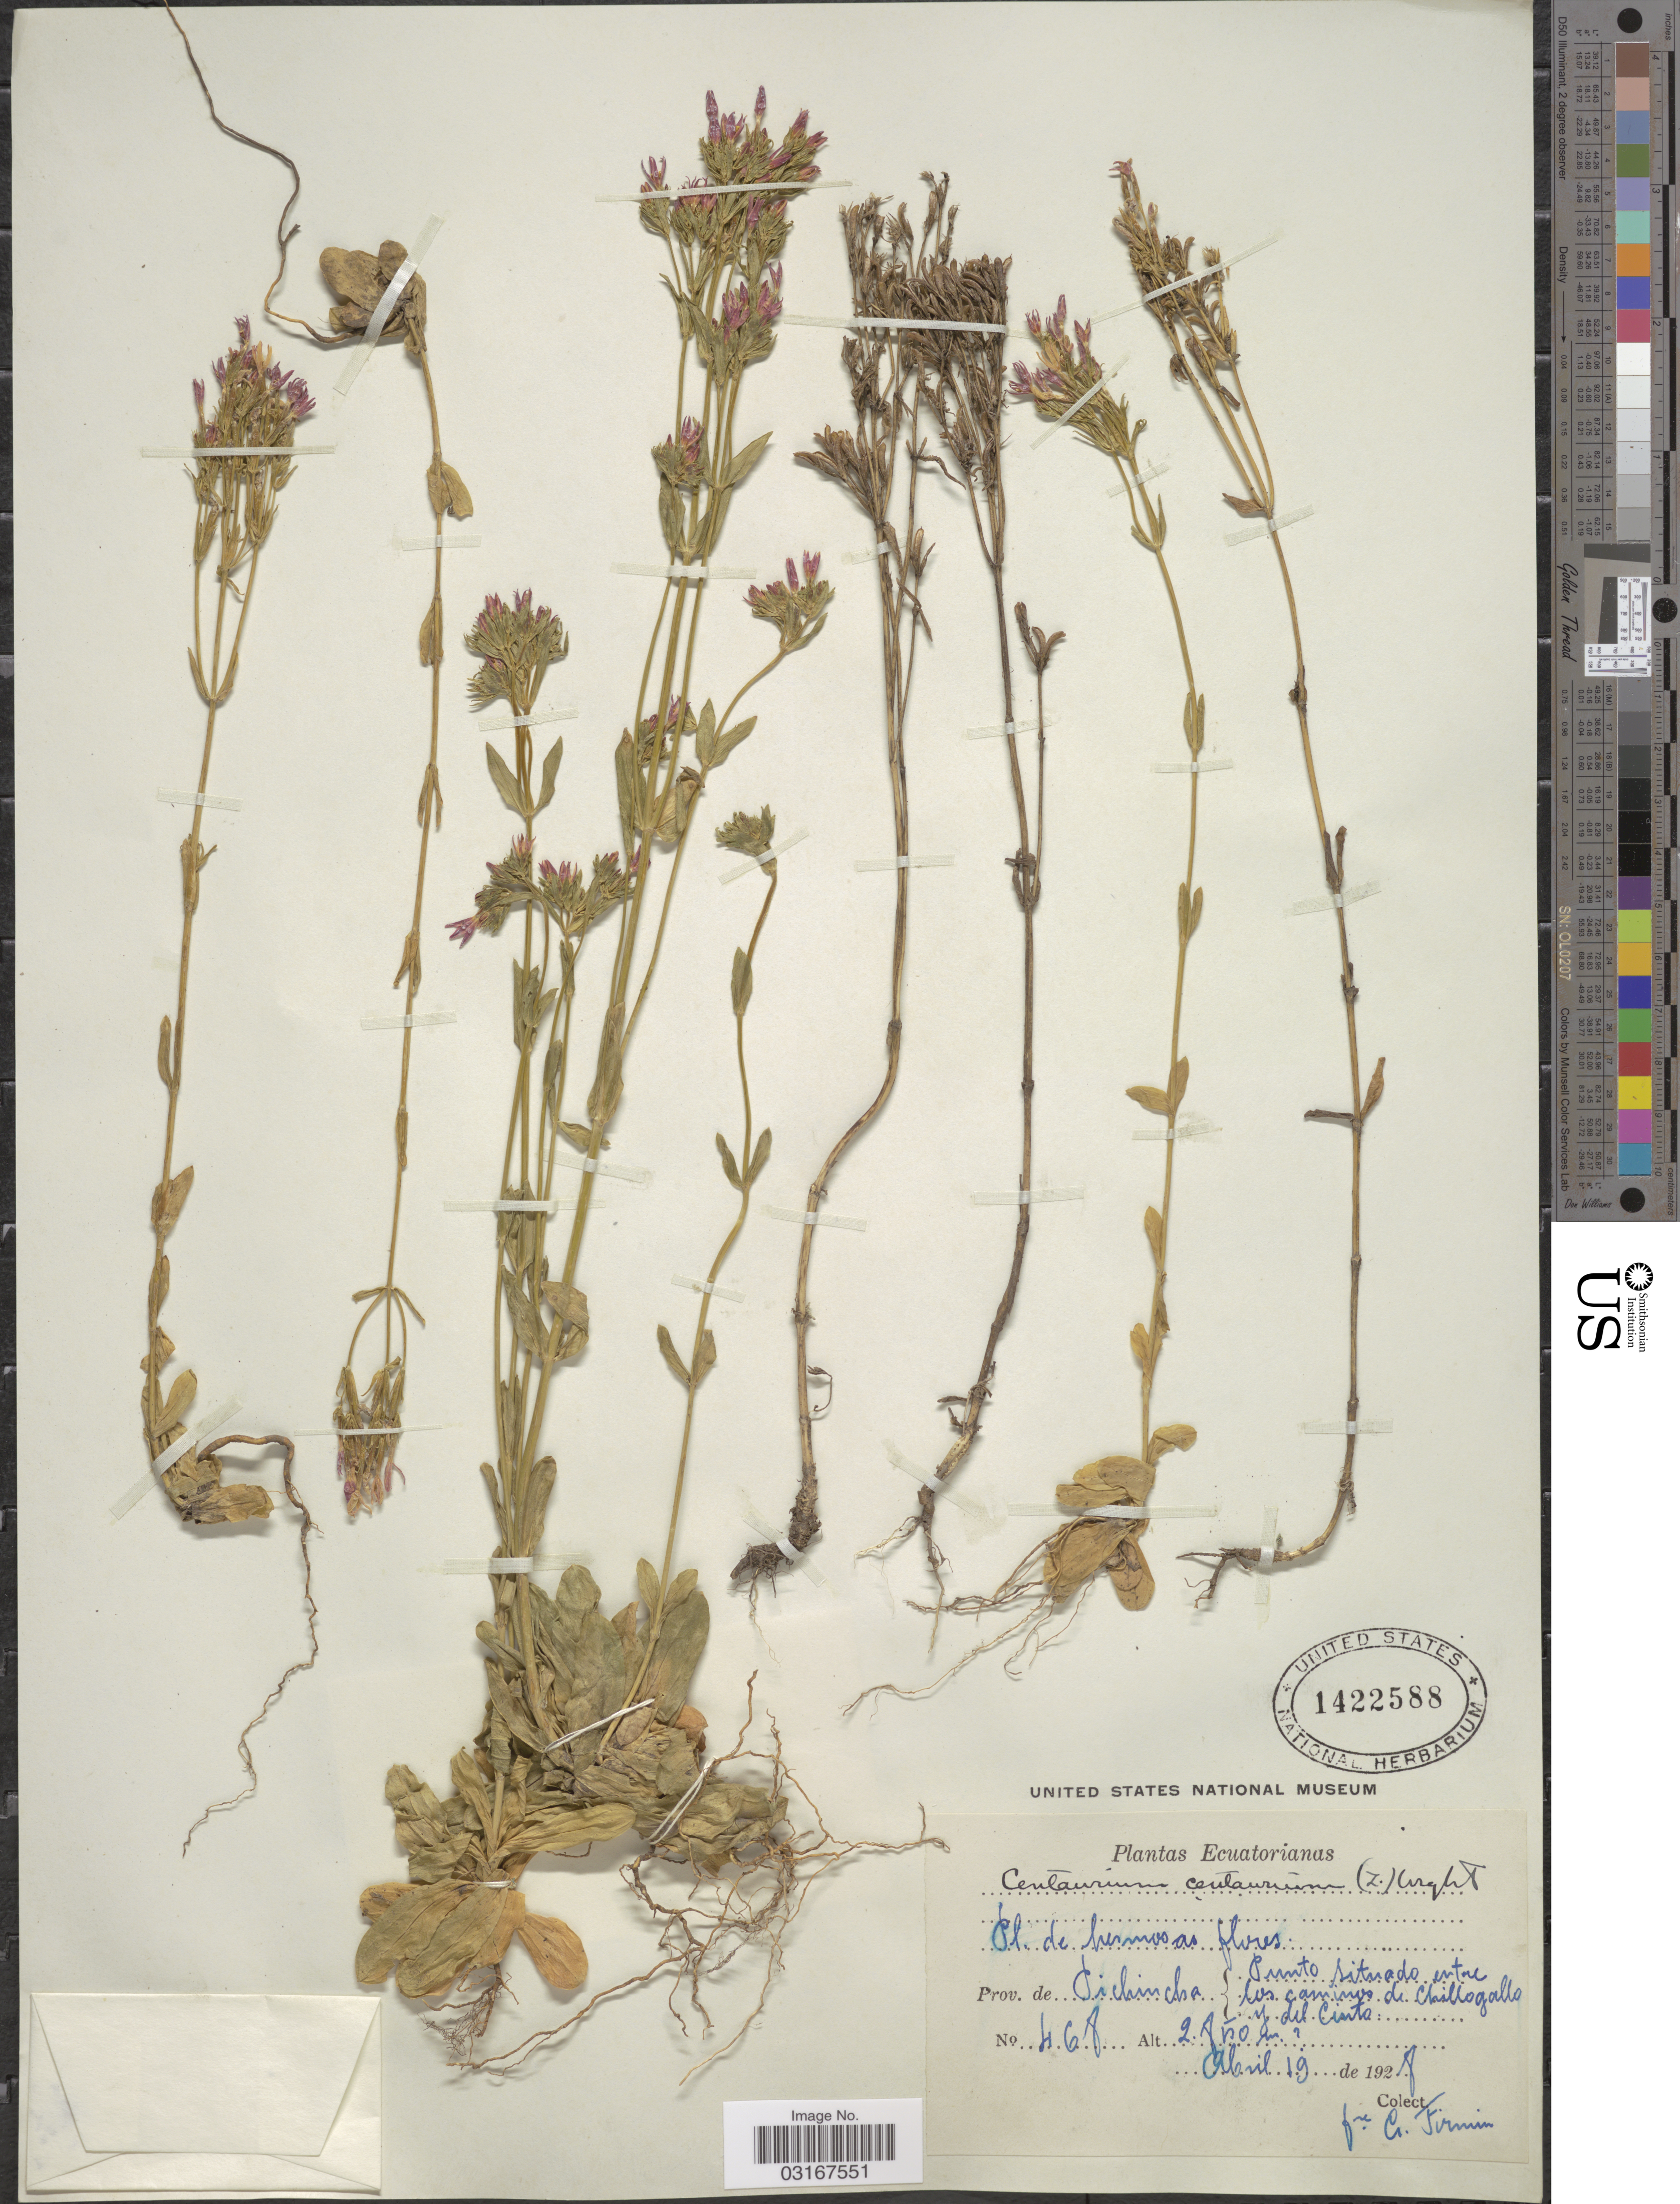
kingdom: Plantae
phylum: Tracheophyta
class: Magnoliopsida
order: Gentianales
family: Gentianaceae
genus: Centaurium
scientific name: Centaurium erythraea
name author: Rafn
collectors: F. Firmin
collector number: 468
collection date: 1928-04-19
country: Ecuador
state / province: Pichincha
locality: Punto Situado entre los caminos de Chillogallo y del Cinto.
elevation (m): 2850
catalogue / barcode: US 1422588